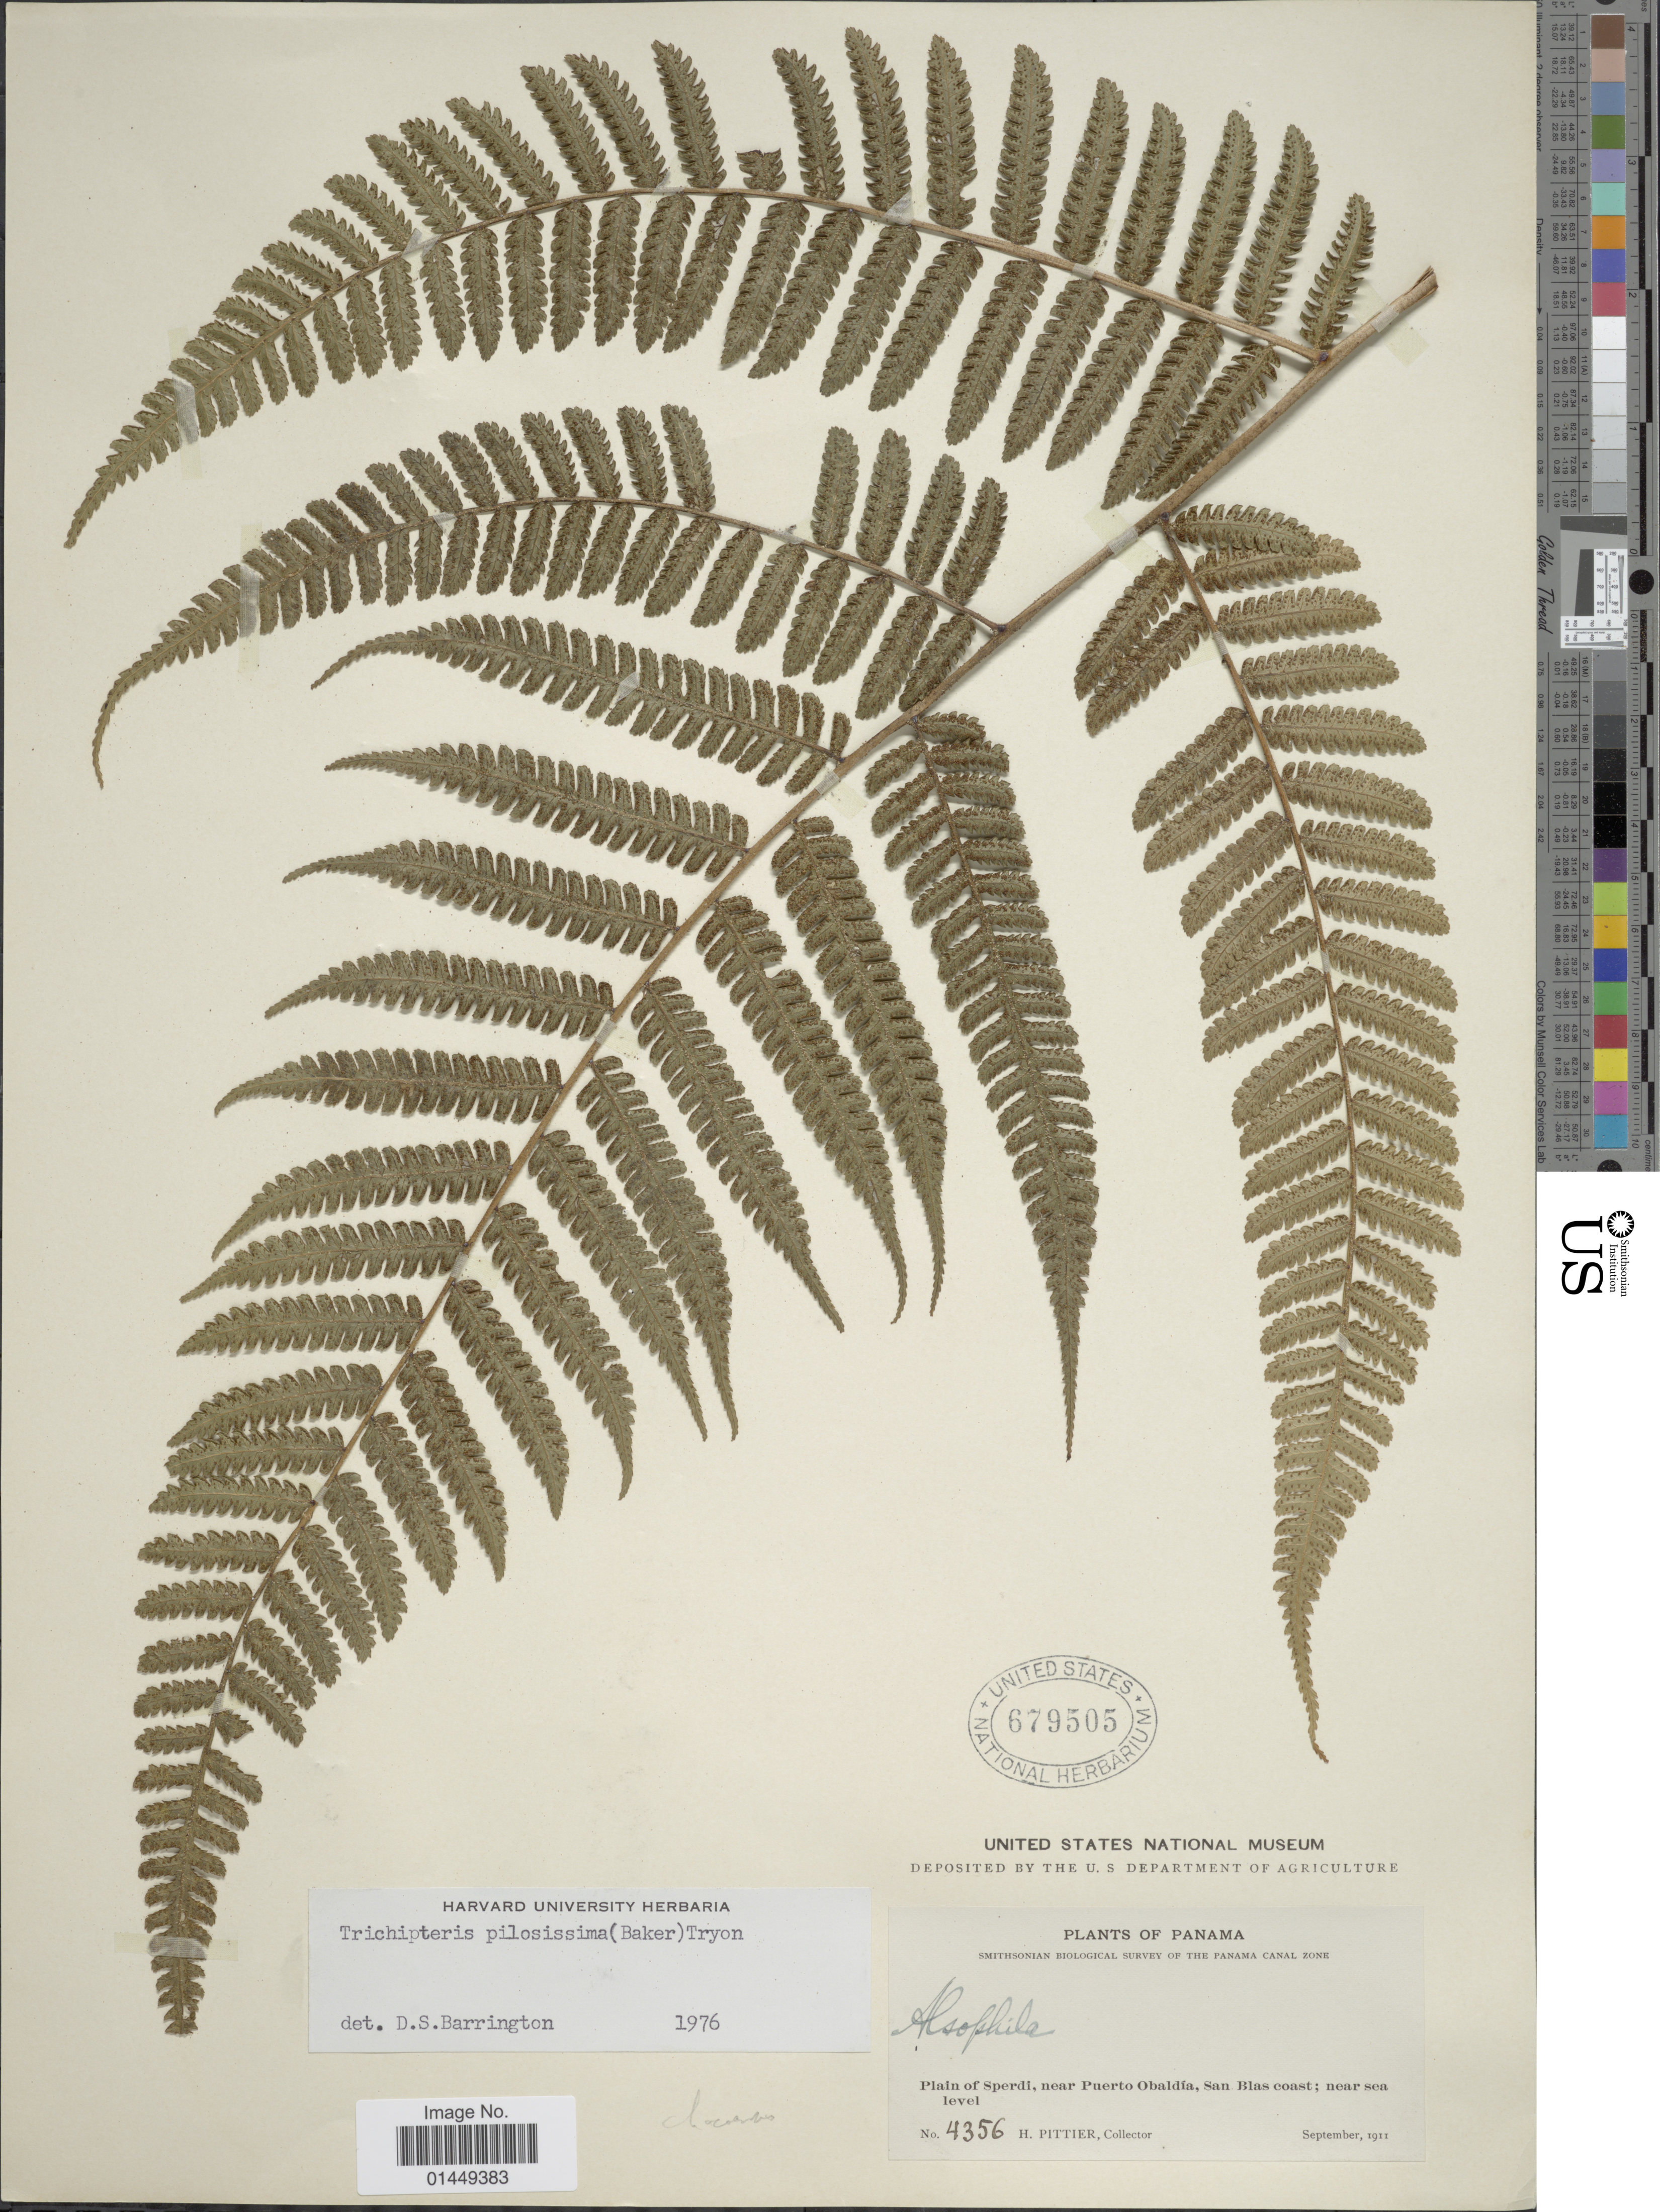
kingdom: Plantae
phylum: Tracheophyta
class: Polypodiopsida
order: Cyatheales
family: Cyatheaceae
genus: Cyathea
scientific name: Cyathea pilosissima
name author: (Baker) Domin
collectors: H. F. Pittier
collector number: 4356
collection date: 1911-09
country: Panama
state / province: Kuna Yala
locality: Plain of Sperdi,l near Puerto Obaldía, San Blas coast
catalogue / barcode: US 679505